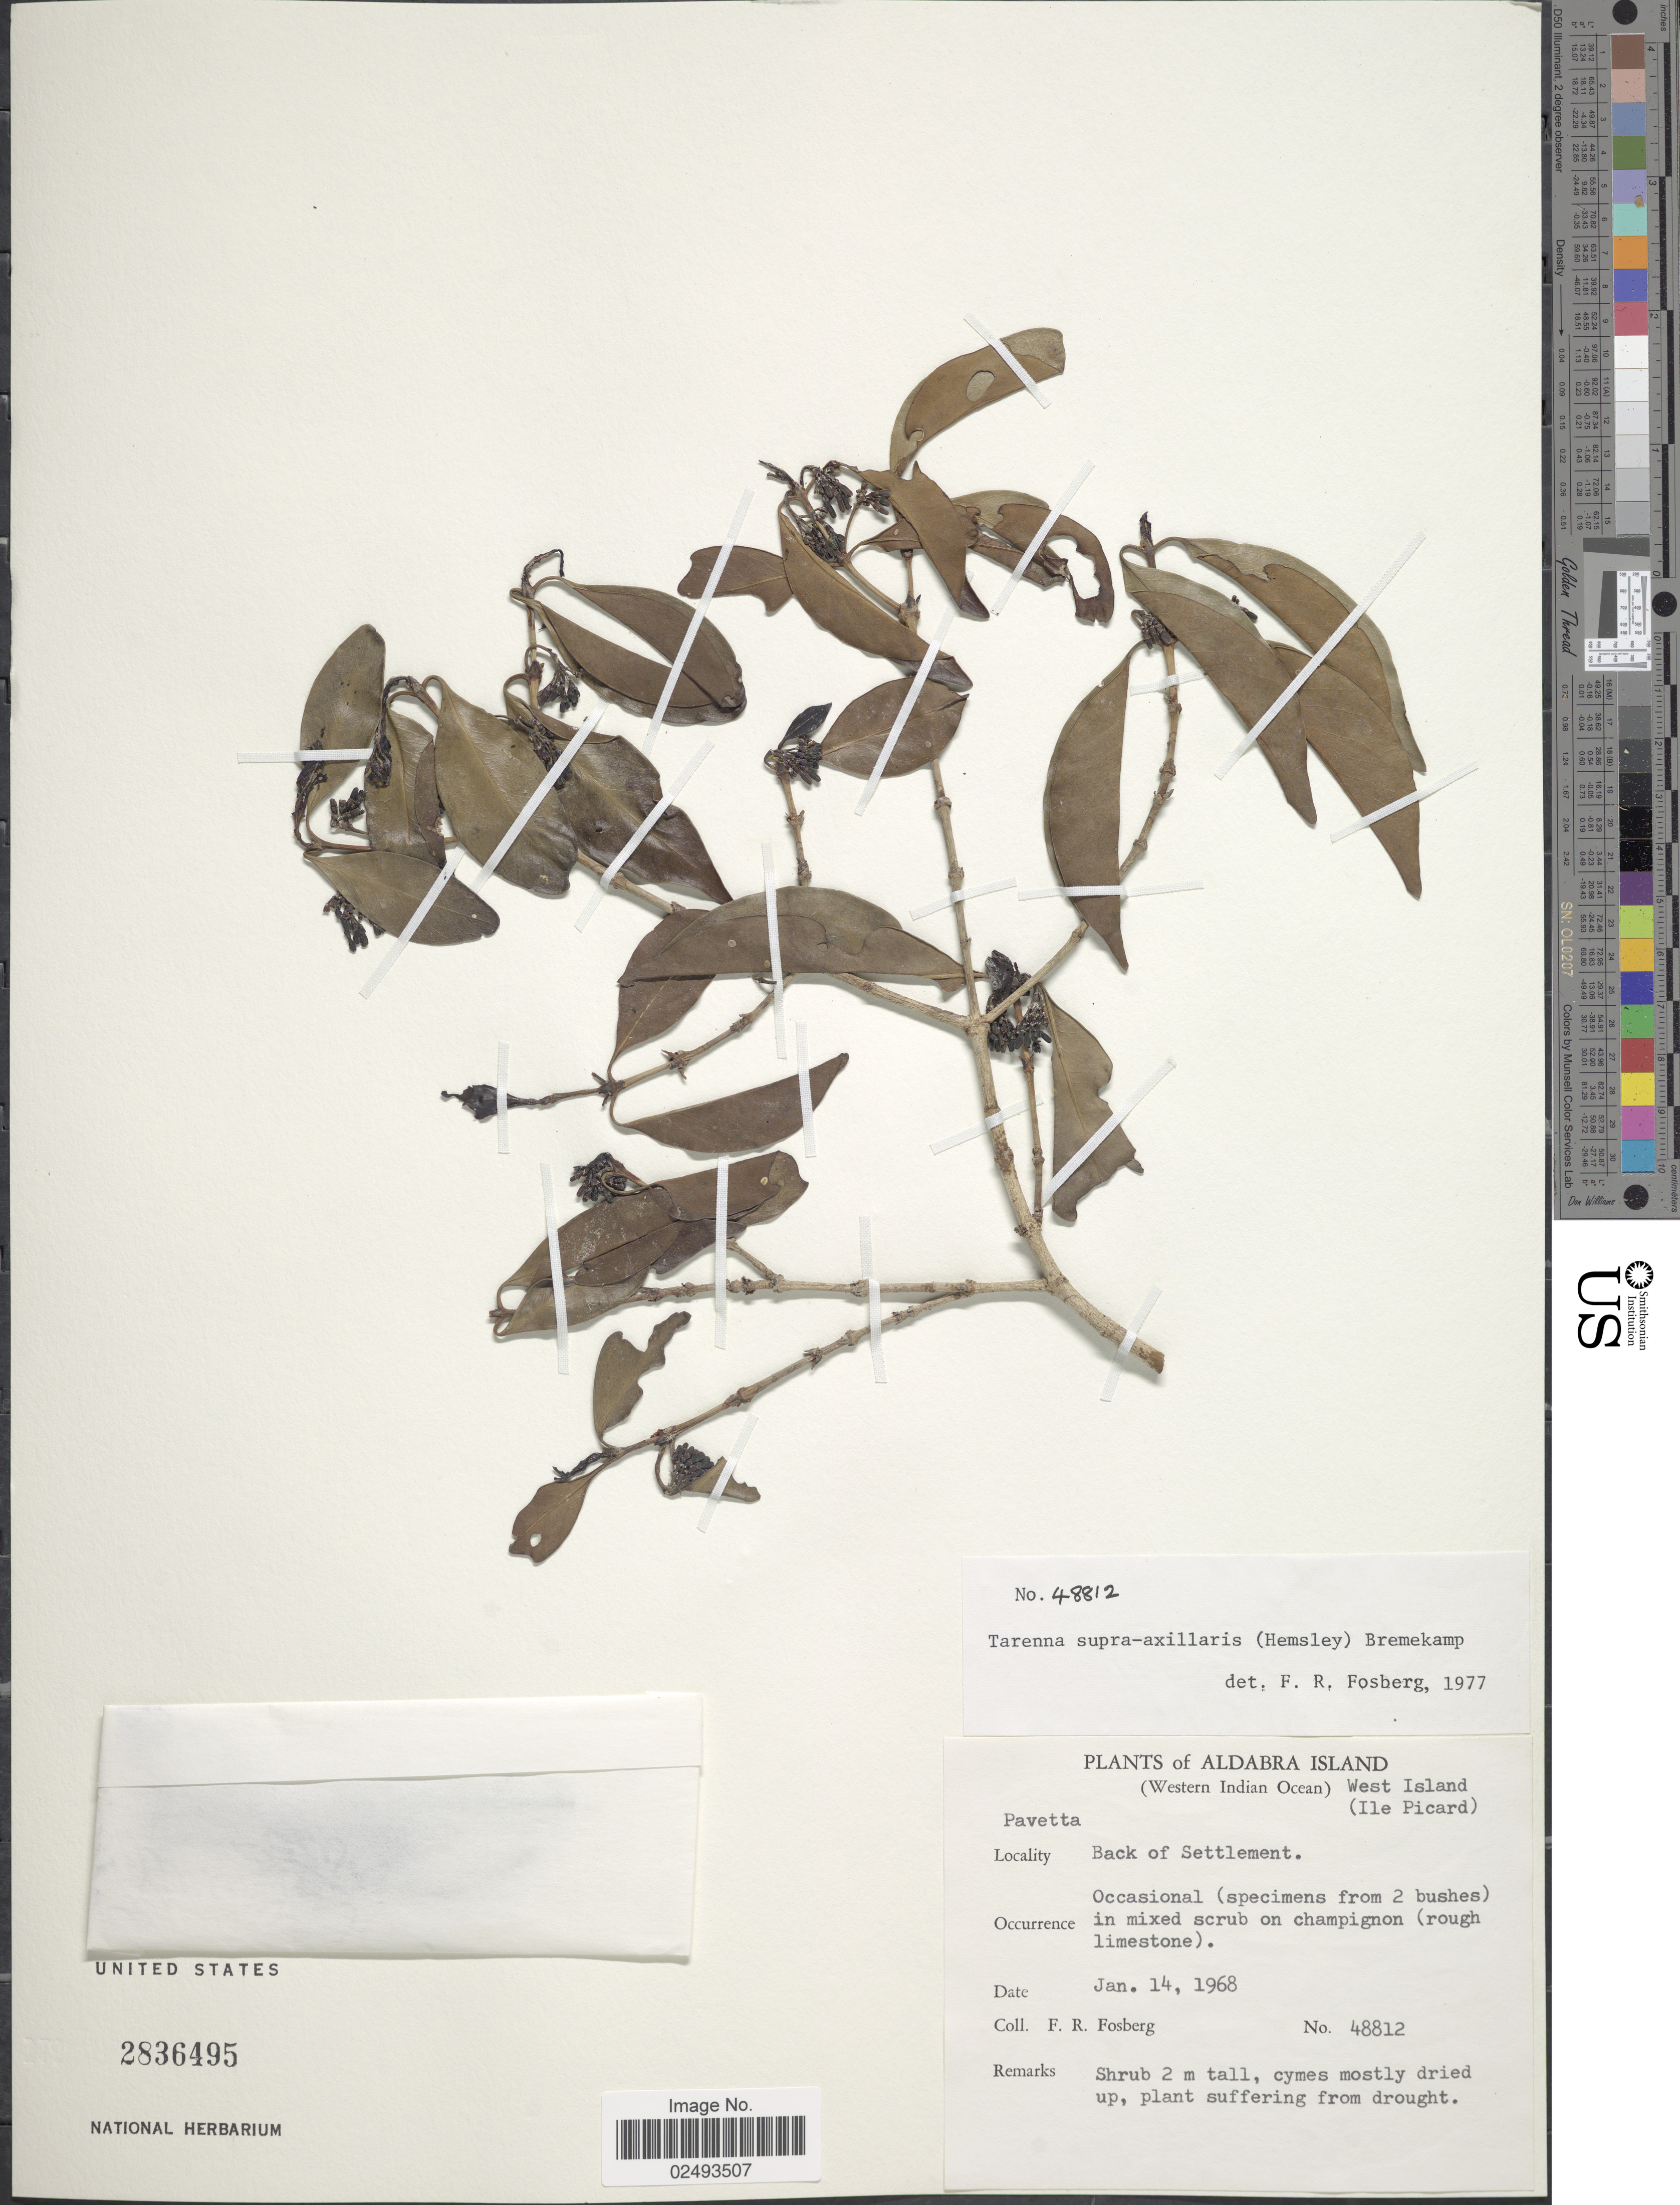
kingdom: Plantae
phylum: Tracheophyta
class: Magnoliopsida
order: Gentianales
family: Rubiaceae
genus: Tarenna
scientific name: Tarenna supra-axillaris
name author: (Hemsl.) Bremek.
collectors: F. R. Fosberg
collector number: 48812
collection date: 1968-01-14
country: Seychelles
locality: Aldabra Island (Western Indian Ocean), West Island (Ile Picard), Back of Settlement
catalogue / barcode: US 2836495